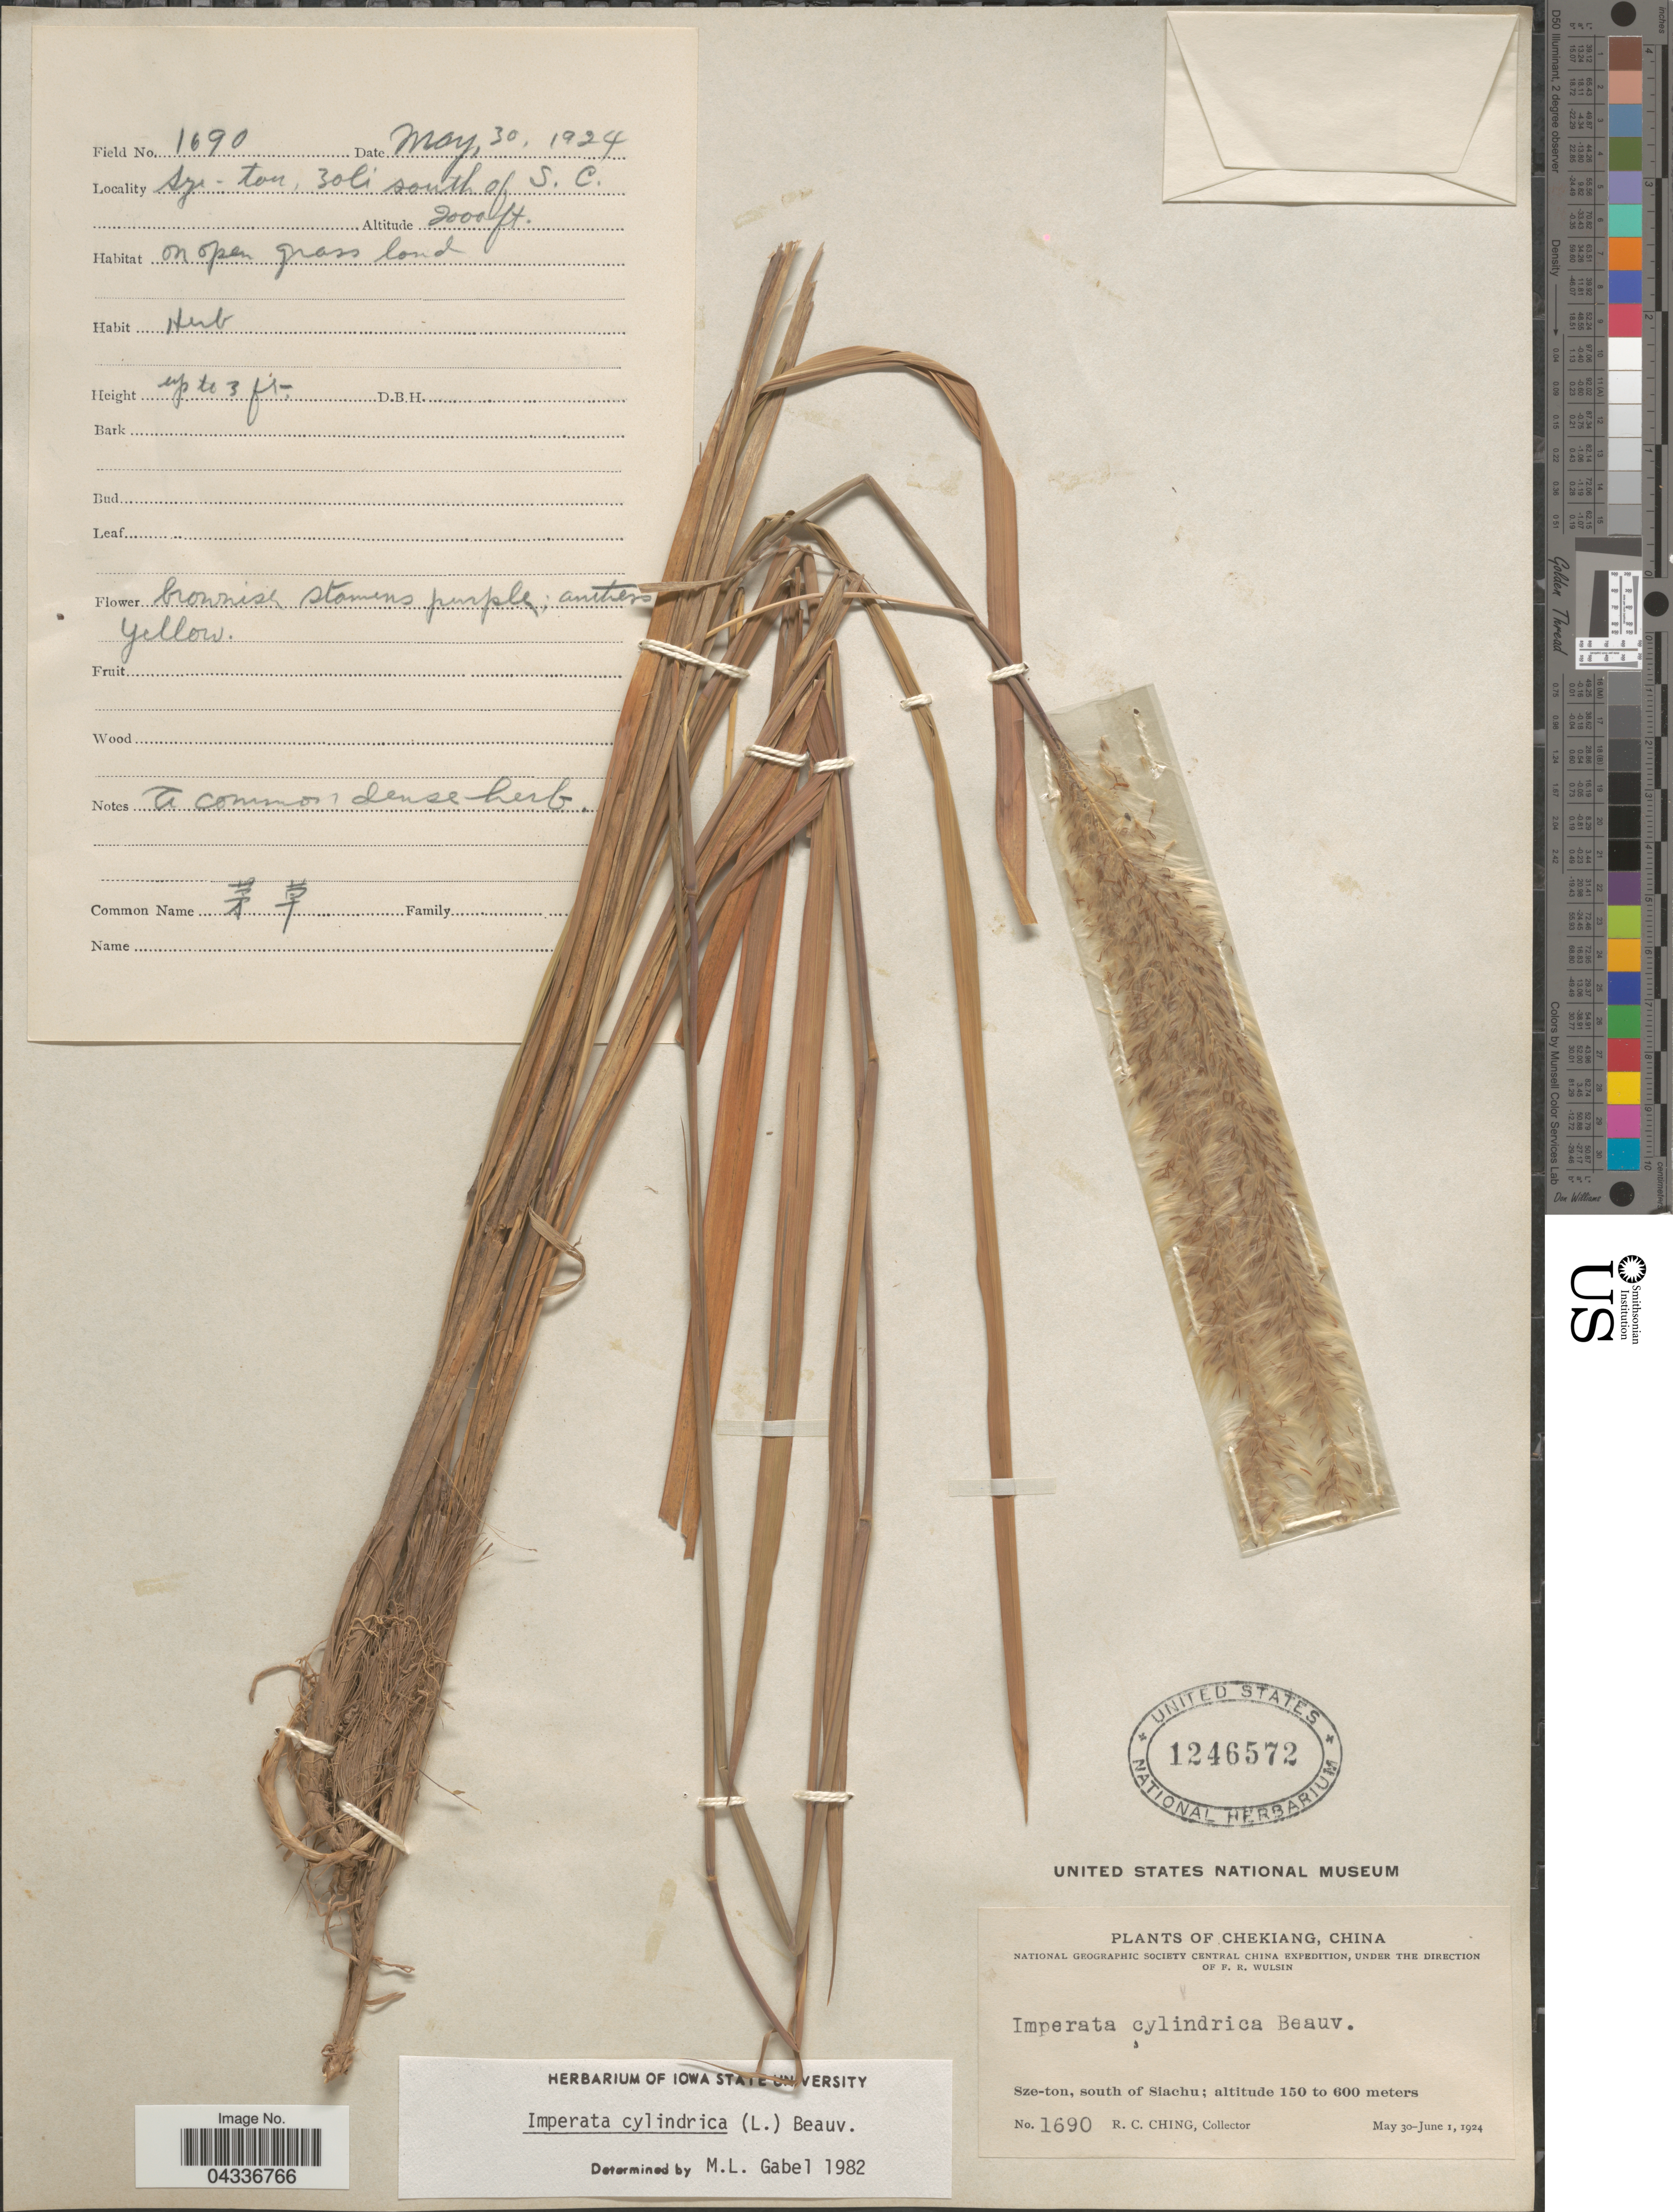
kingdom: Plantae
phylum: Tracheophyta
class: Liliopsida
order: Poales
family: Poaceae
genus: Imperata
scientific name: Imperata cylindrica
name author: (L.) P. Beauv.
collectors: R. C. Ching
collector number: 1690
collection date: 1924-05-30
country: China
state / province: Zhejiang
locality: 30 li south of S. C. Chekiang. National Geographic Society Central China Expedition. Sze-ton, south of Siachu.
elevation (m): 610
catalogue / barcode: US 1246572